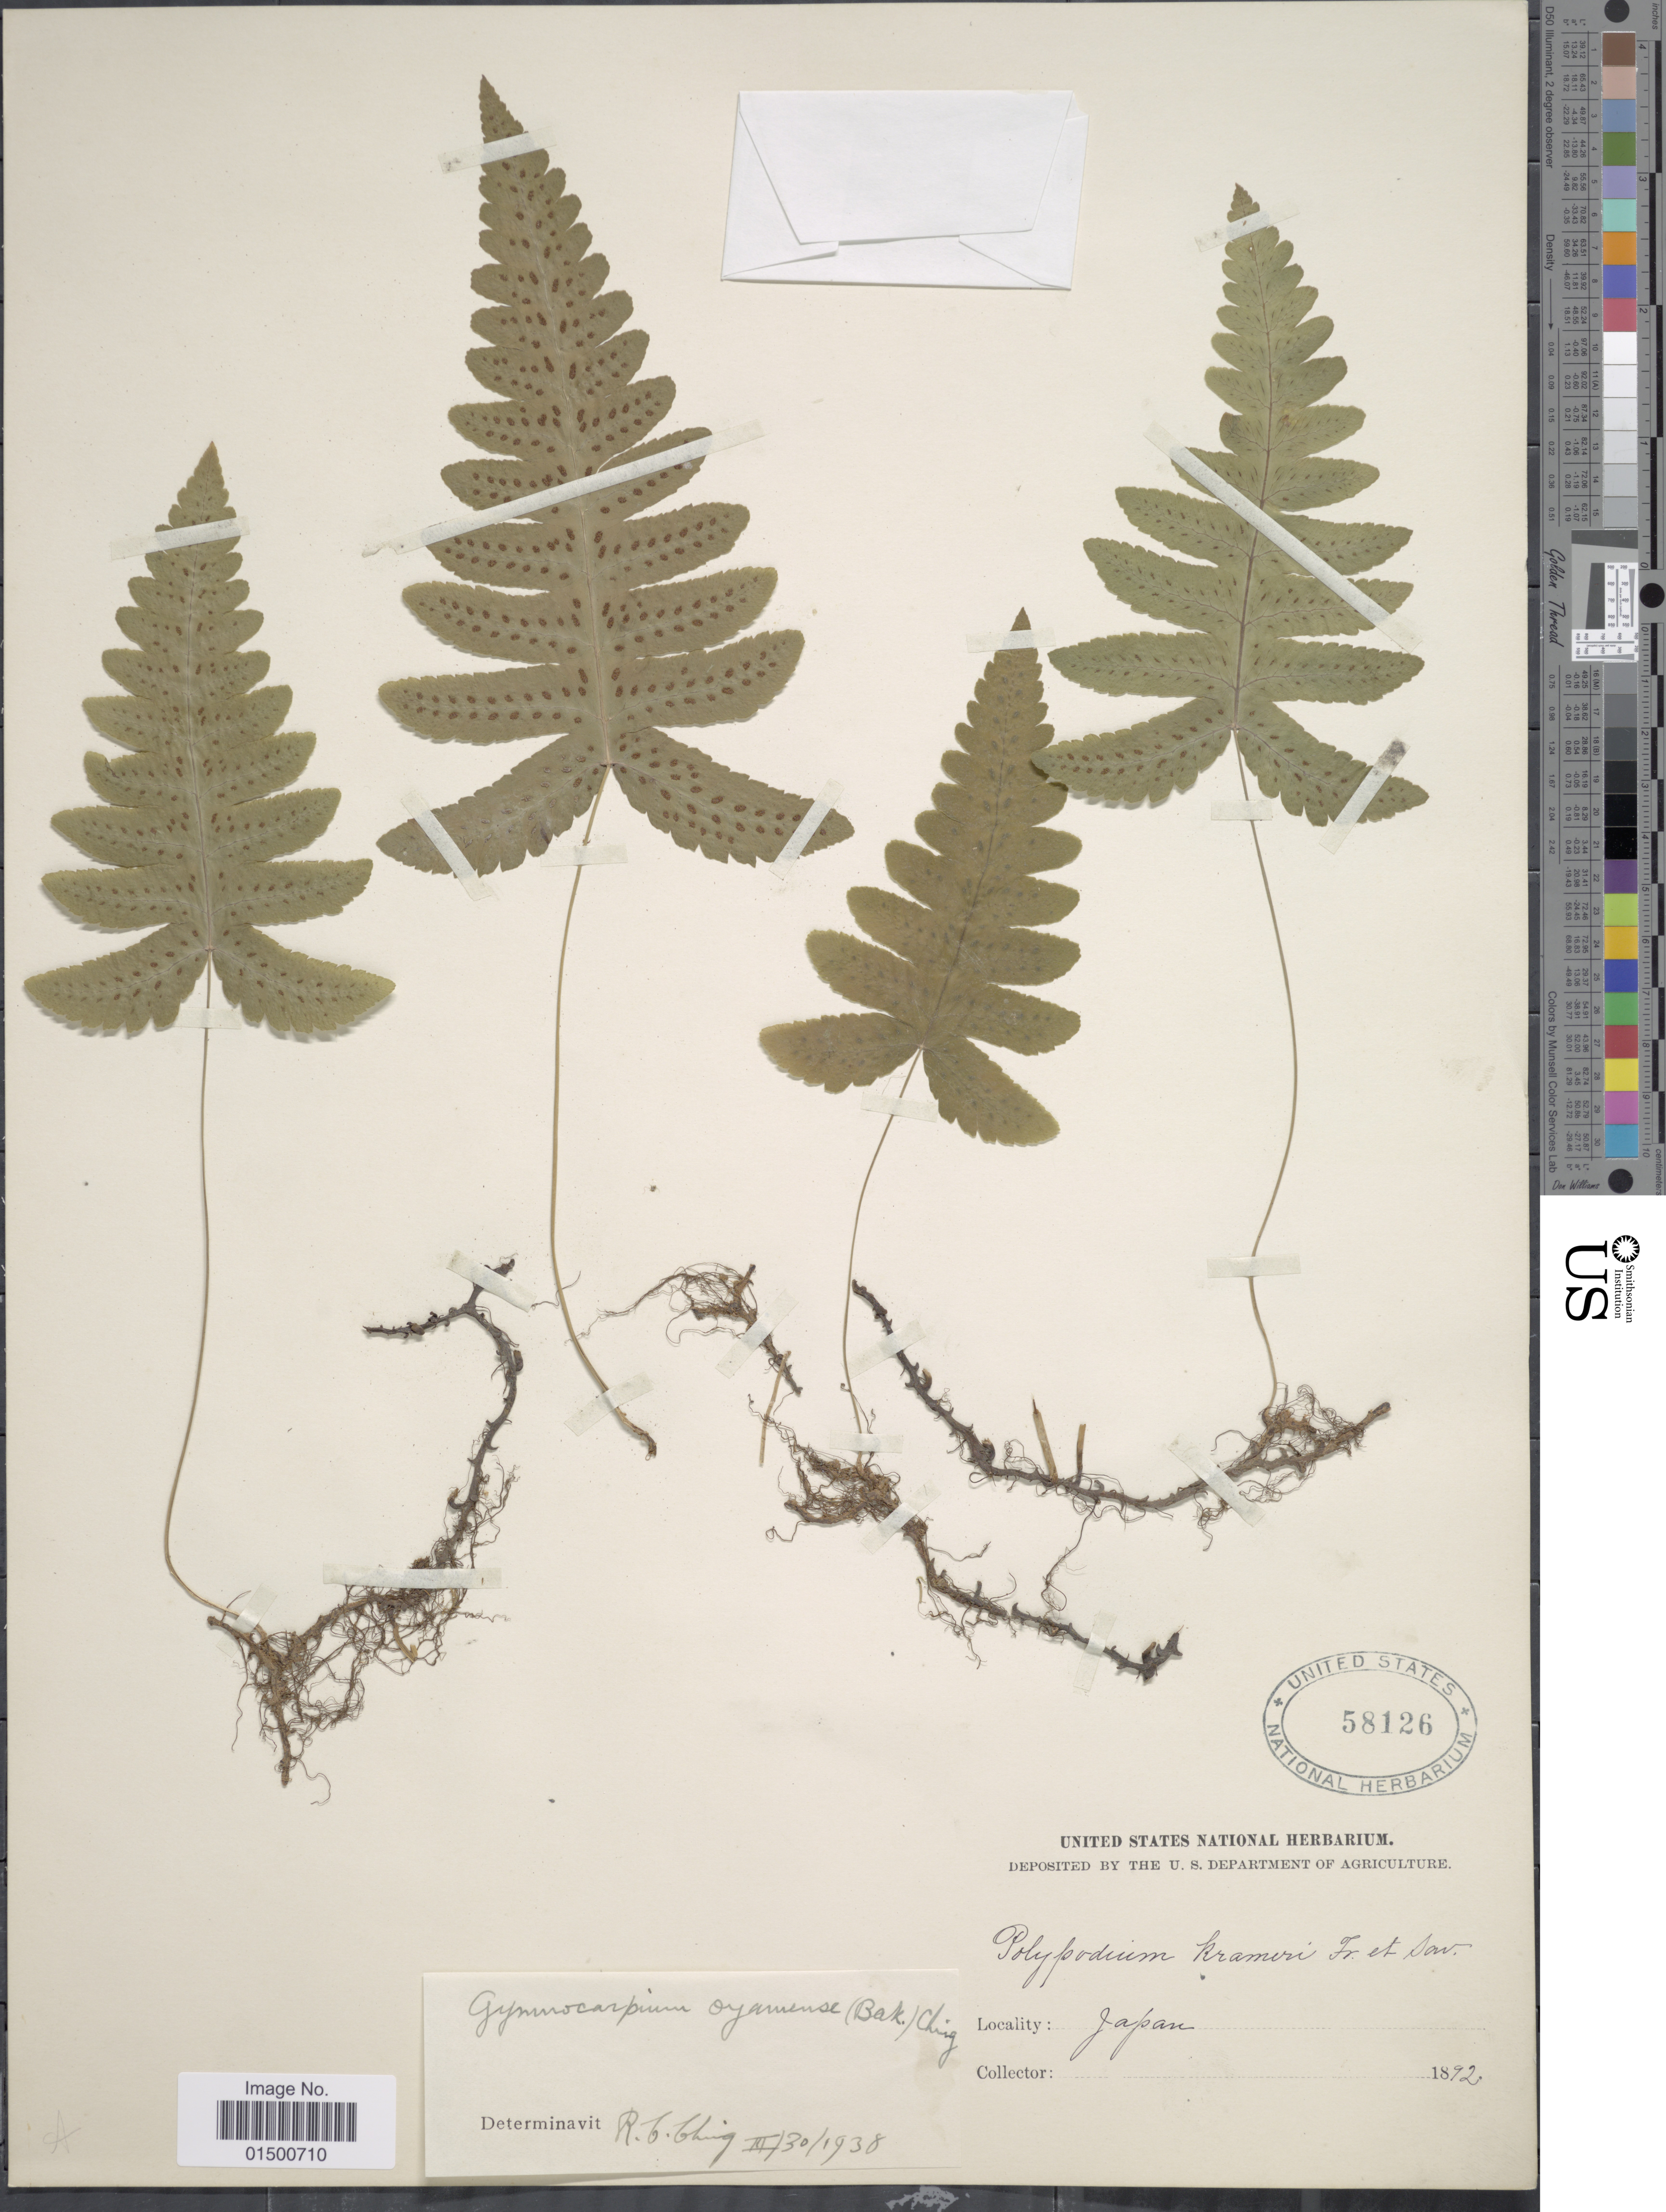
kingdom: Plantae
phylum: Tracheophyta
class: Polypodiopsida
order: Polypodiales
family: Cystopteridaceae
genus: Gymnocarpium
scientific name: Gymnocarpium oyamense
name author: (Baker) Ching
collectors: U.S. National Herbarium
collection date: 1892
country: Japan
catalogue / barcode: US 58126